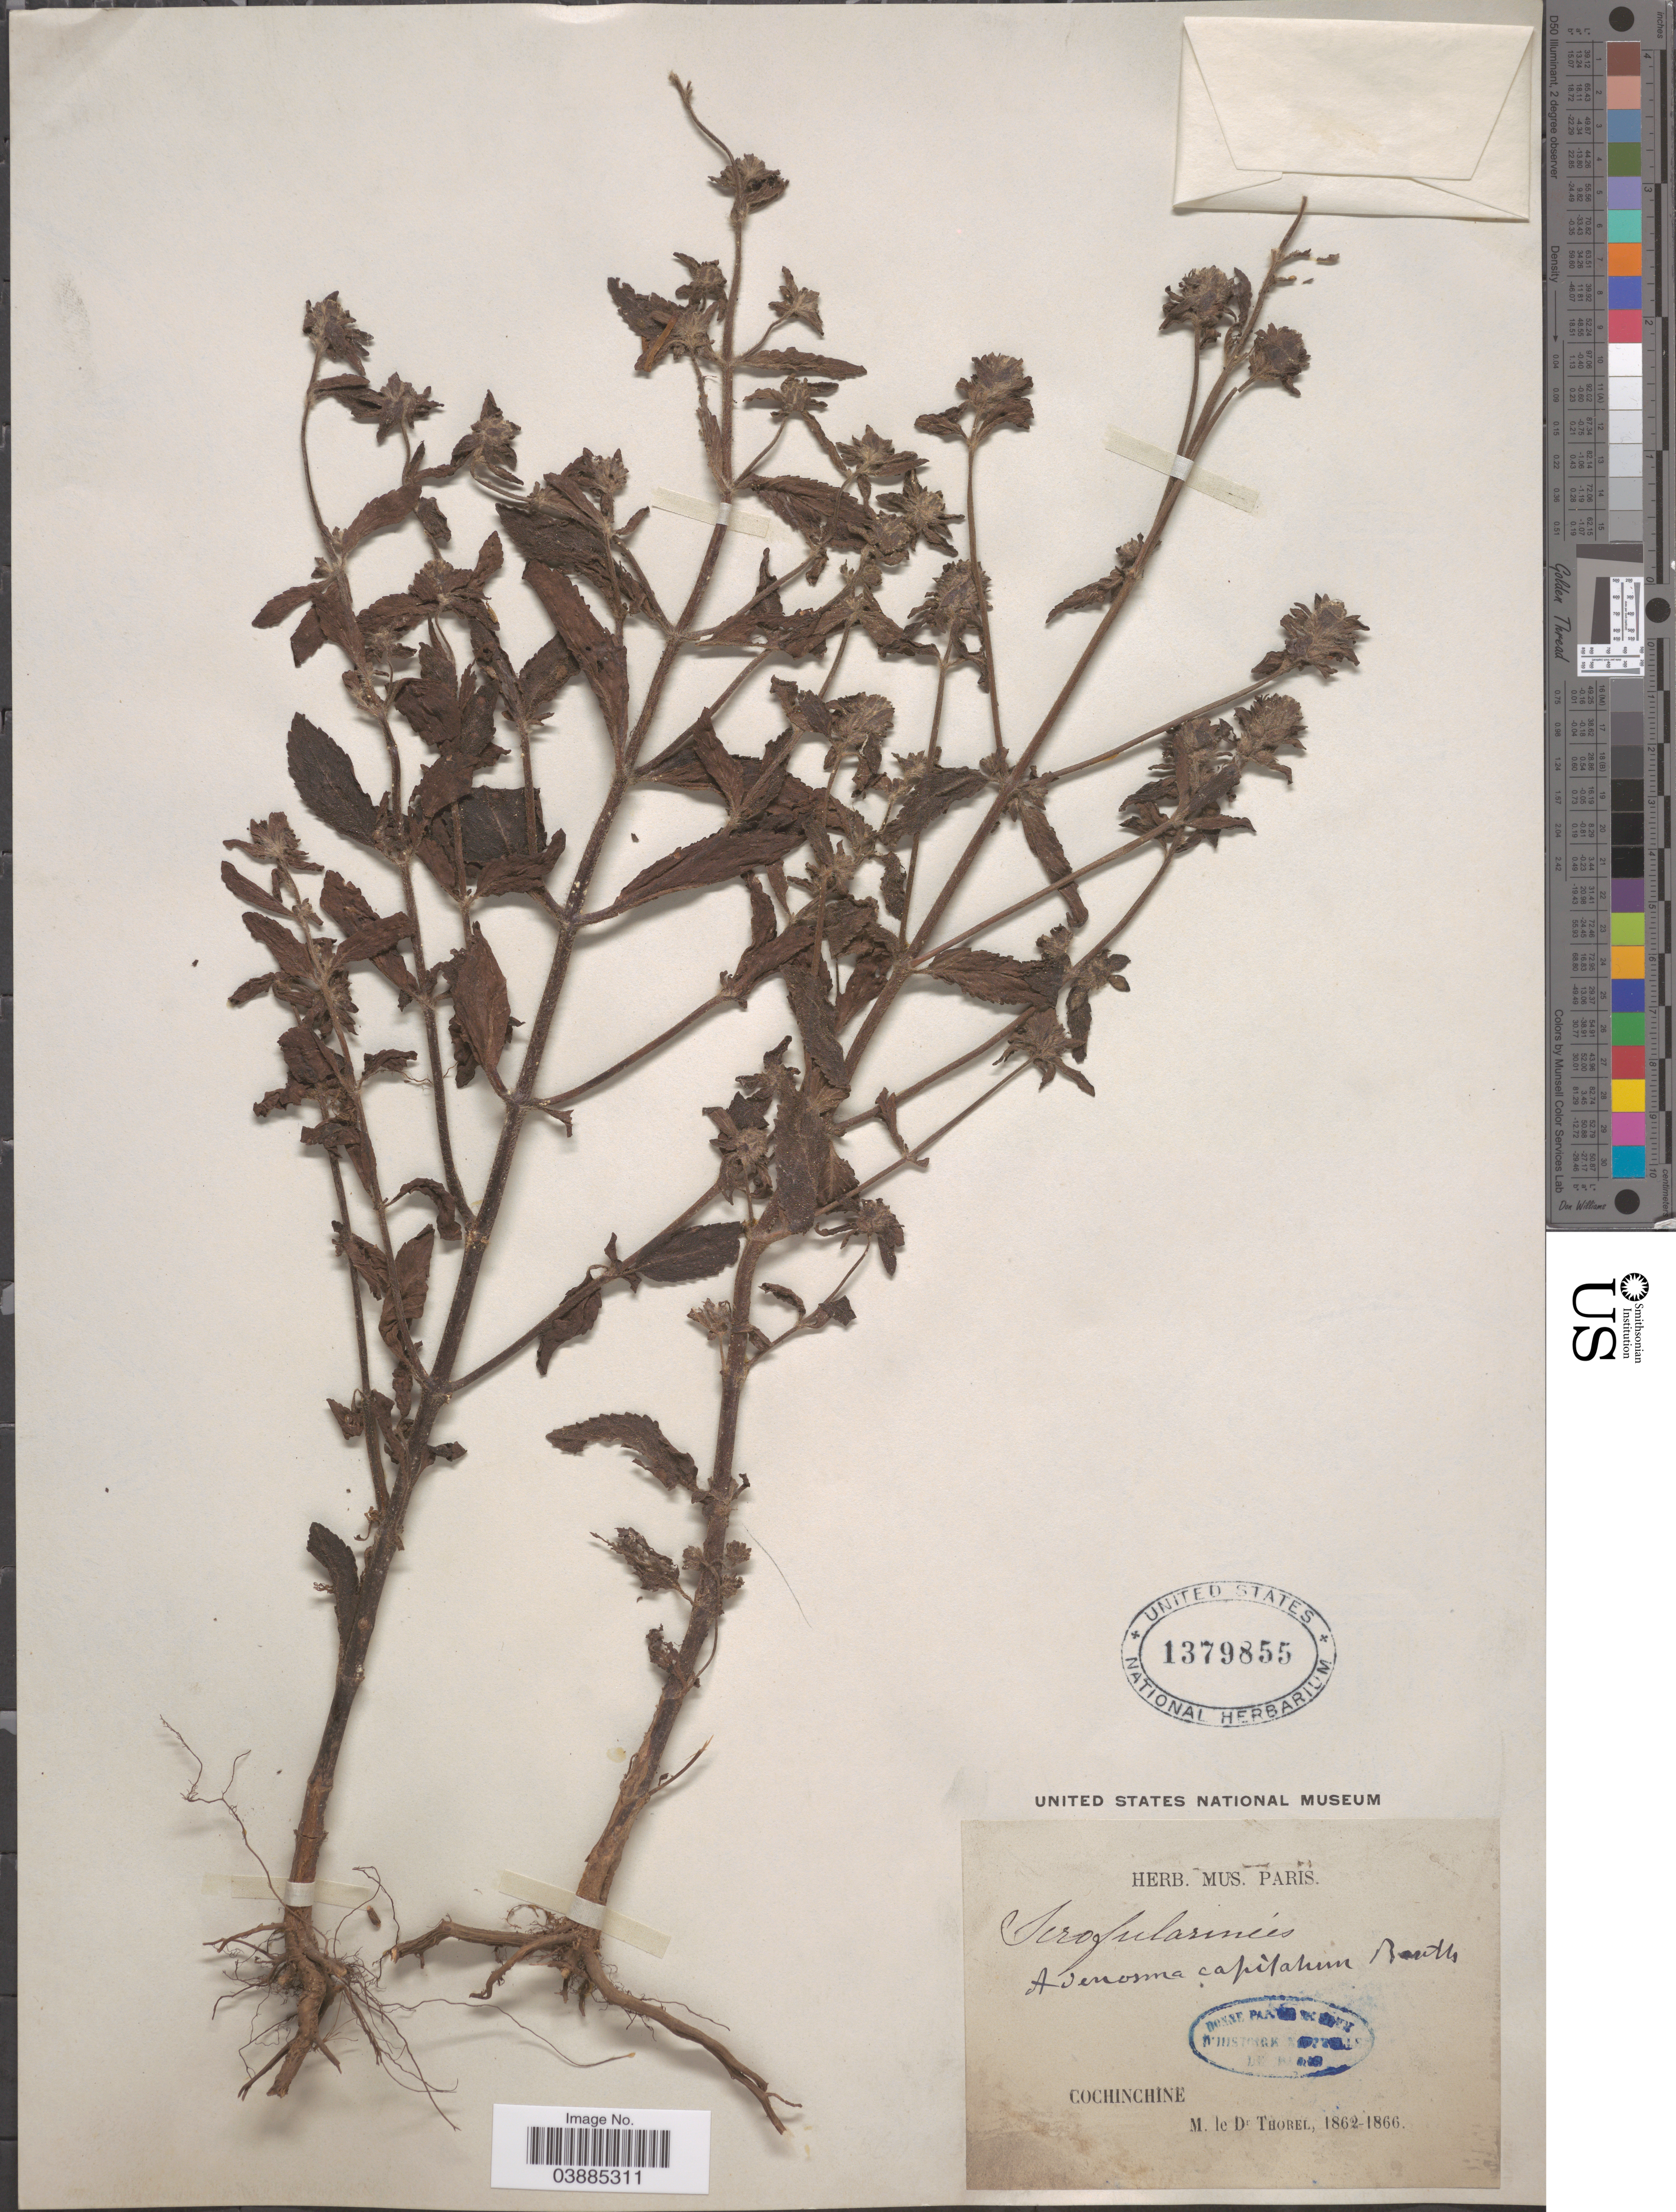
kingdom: Plantae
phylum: Tracheophyta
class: Magnoliopsida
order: Lamiales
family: Plantaginaceae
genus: Adenosma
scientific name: Adenosma capitatum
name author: (Benth.) Benth. ex Hance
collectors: Thorel, M. "M. [=Monsieur] Thorel" DO NOT USE (error for C. Thorel)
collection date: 1862/1866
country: Vietnam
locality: Cochinchine.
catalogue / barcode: US 1379855